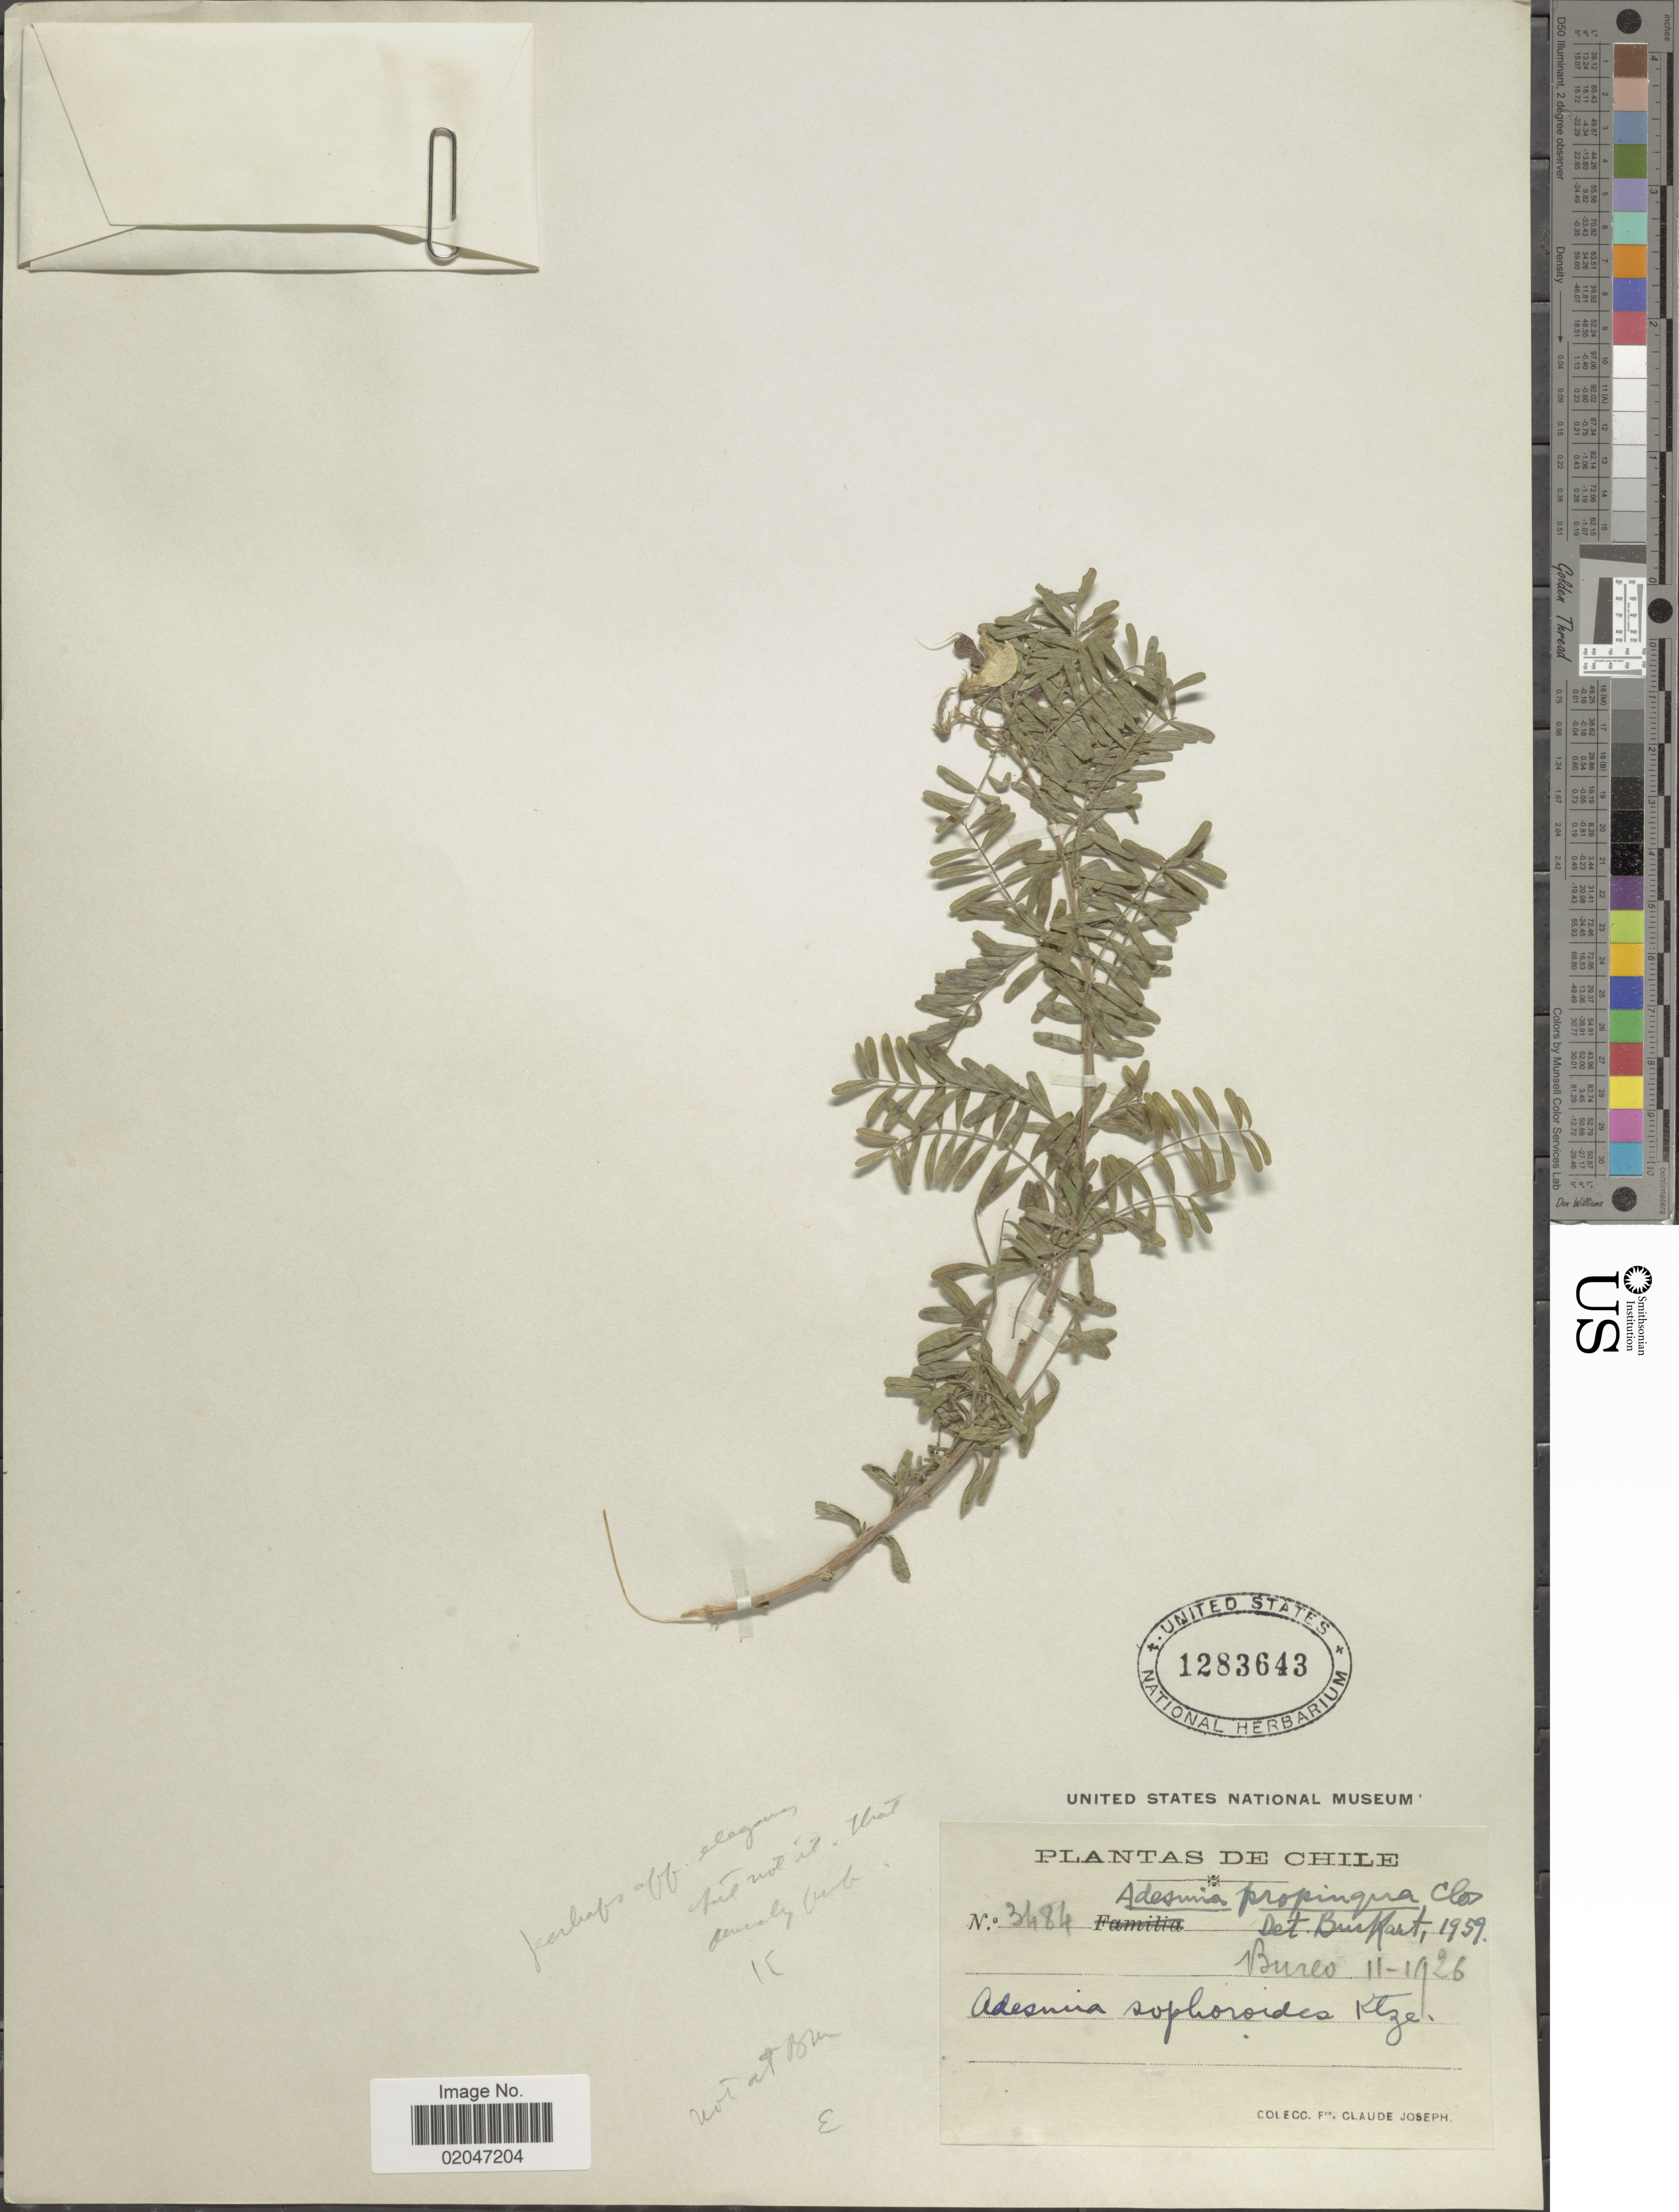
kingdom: Plantae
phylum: Tracheophyta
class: Magnoliopsida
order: Fabales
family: Fabaceae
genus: Adesmia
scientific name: Adesmia propinqua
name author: Clos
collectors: Bro. Claude-Joseph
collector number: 3484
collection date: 1926-02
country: Chile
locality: Bureo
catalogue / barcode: US 1283643